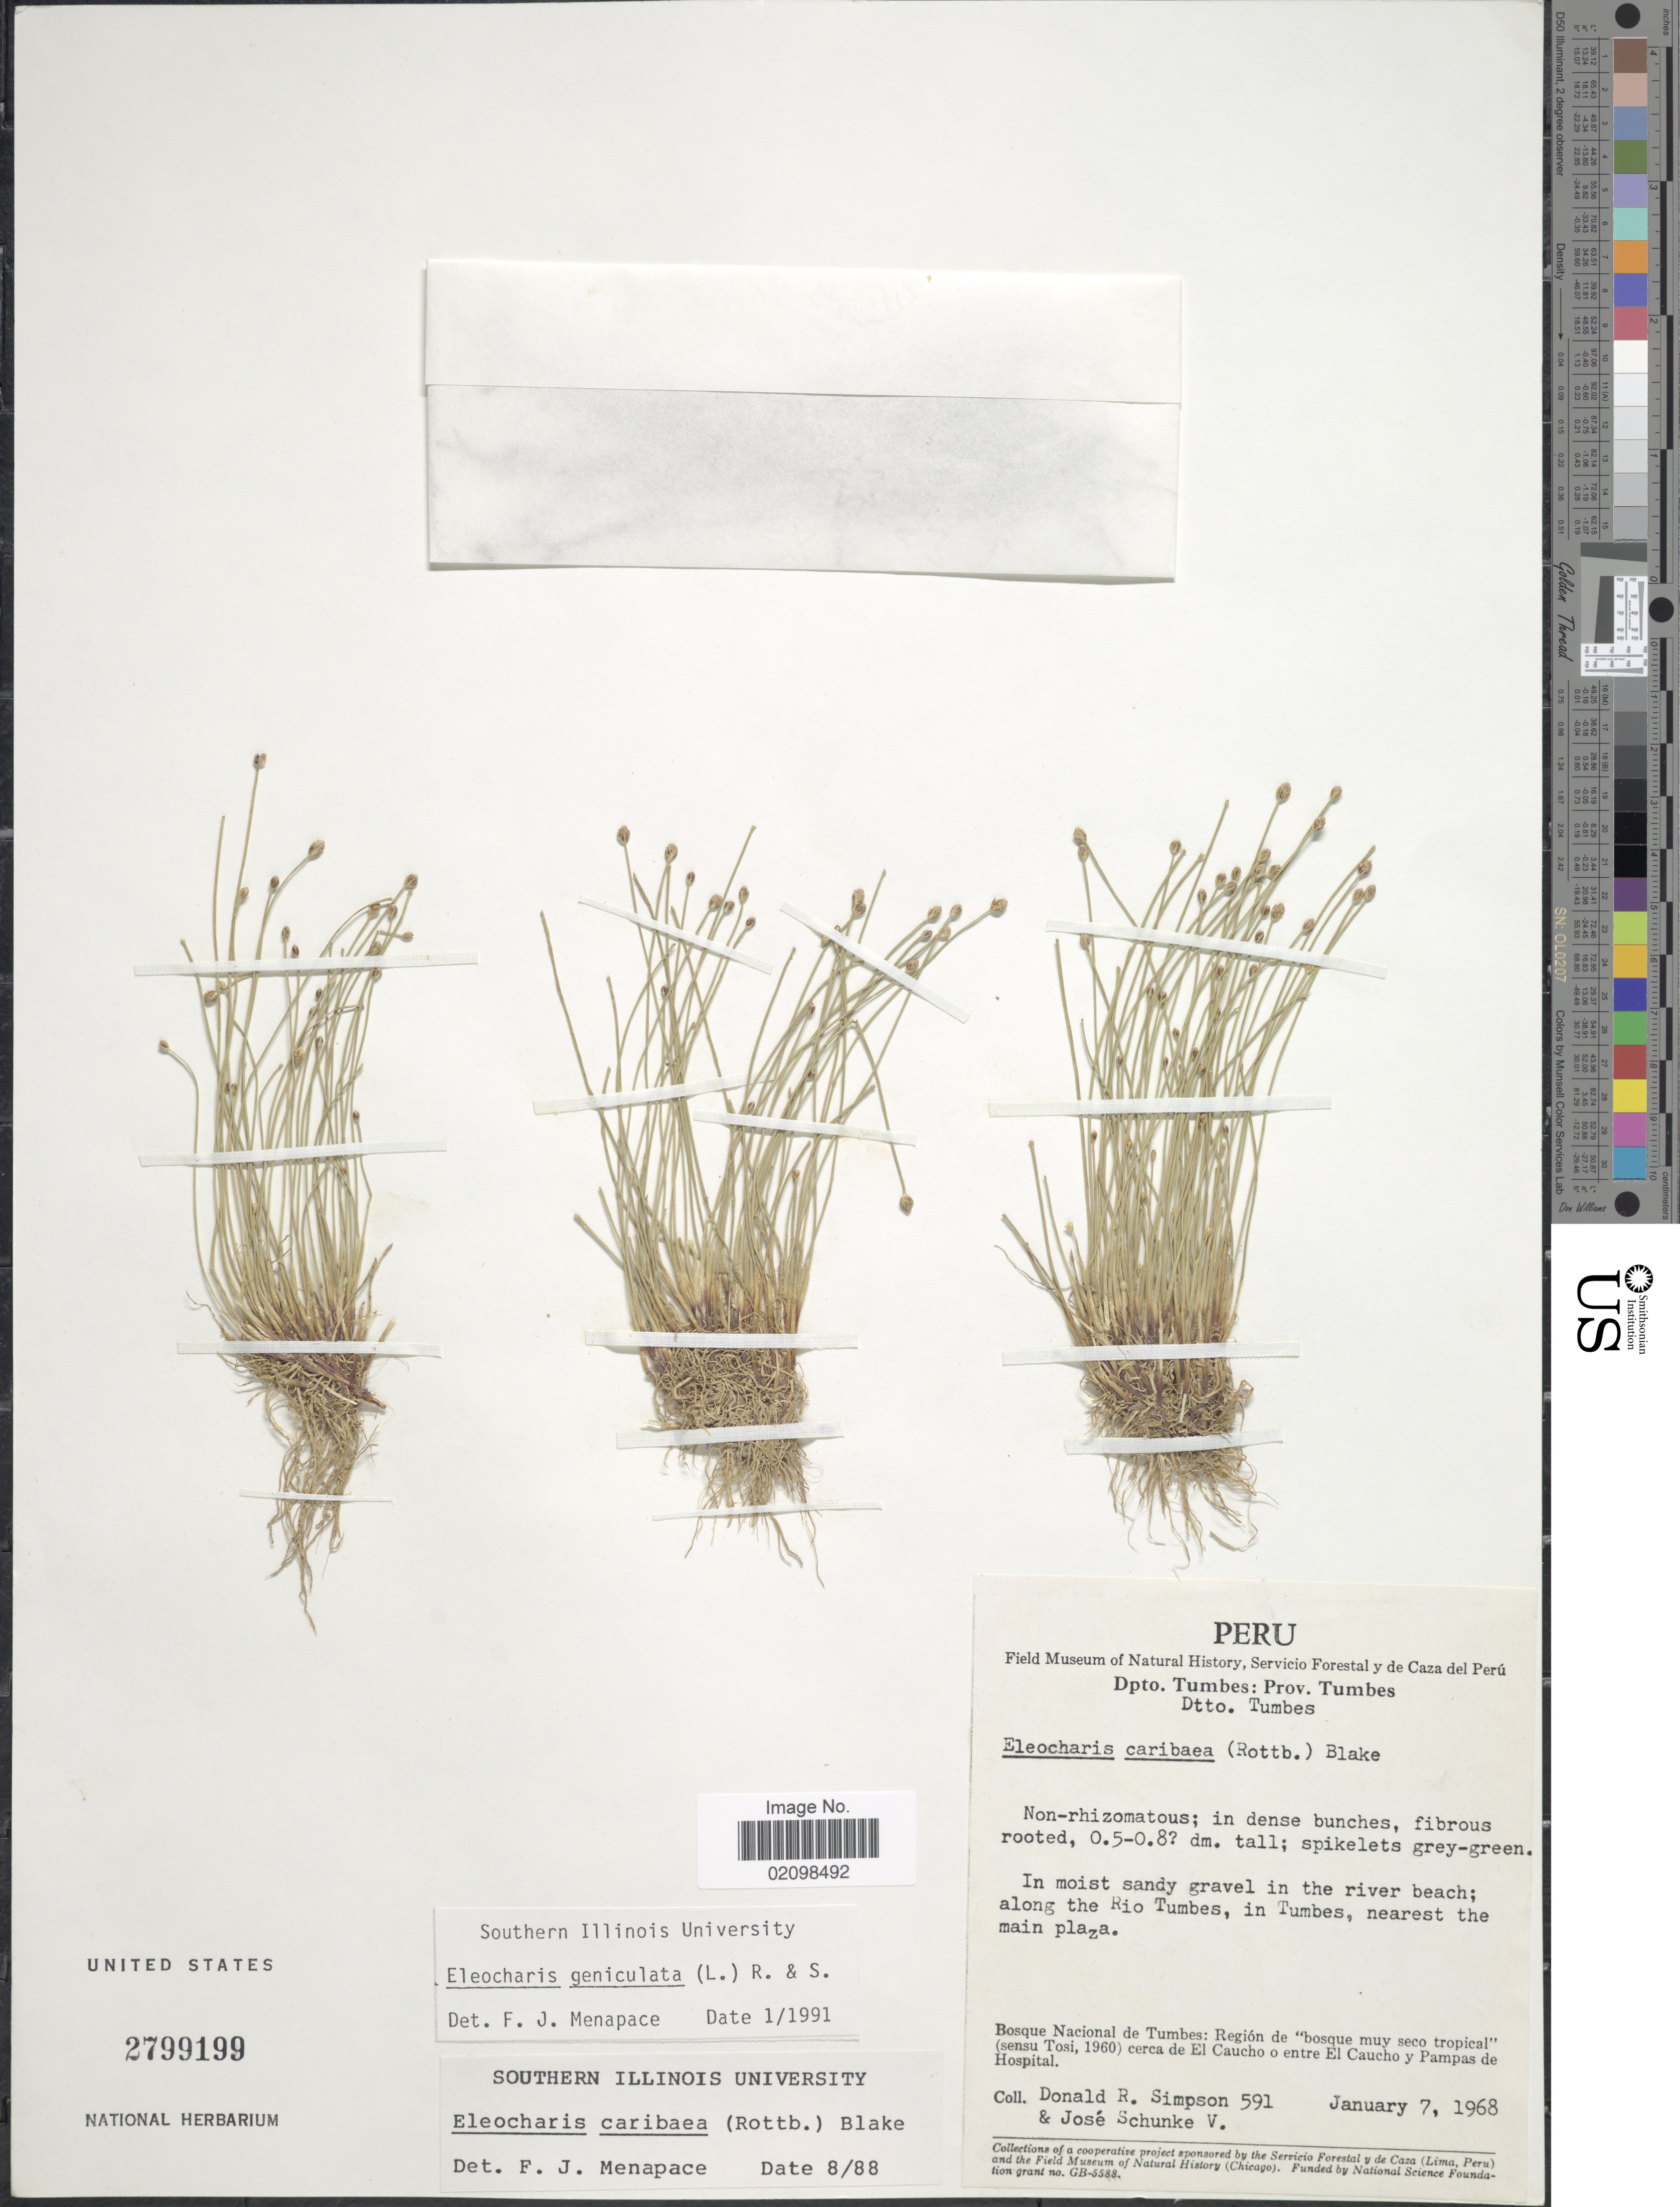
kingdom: Plantae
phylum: Tracheophyta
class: Liliopsida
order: Poales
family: Cyperaceae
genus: Eleocharis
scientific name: Eleocharis geniculata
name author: (L.) Roem. & Schult.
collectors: D. R. Simpson & J. Schunke Vigo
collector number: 591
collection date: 1968-01-07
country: Peru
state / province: Tumbes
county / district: Tumbes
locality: Prov. Tumbes. Dtto. Tumbes. Bosque Nacional de Tumbes: Región de "bosque muy seco tropical" (sensu Tosi, 1960) cerca de El Caucho o entre El Caucho y Pampas de Hospital. along the Rio Tumbes, in Tumbes, nearest the main plaza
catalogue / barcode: US 2799199